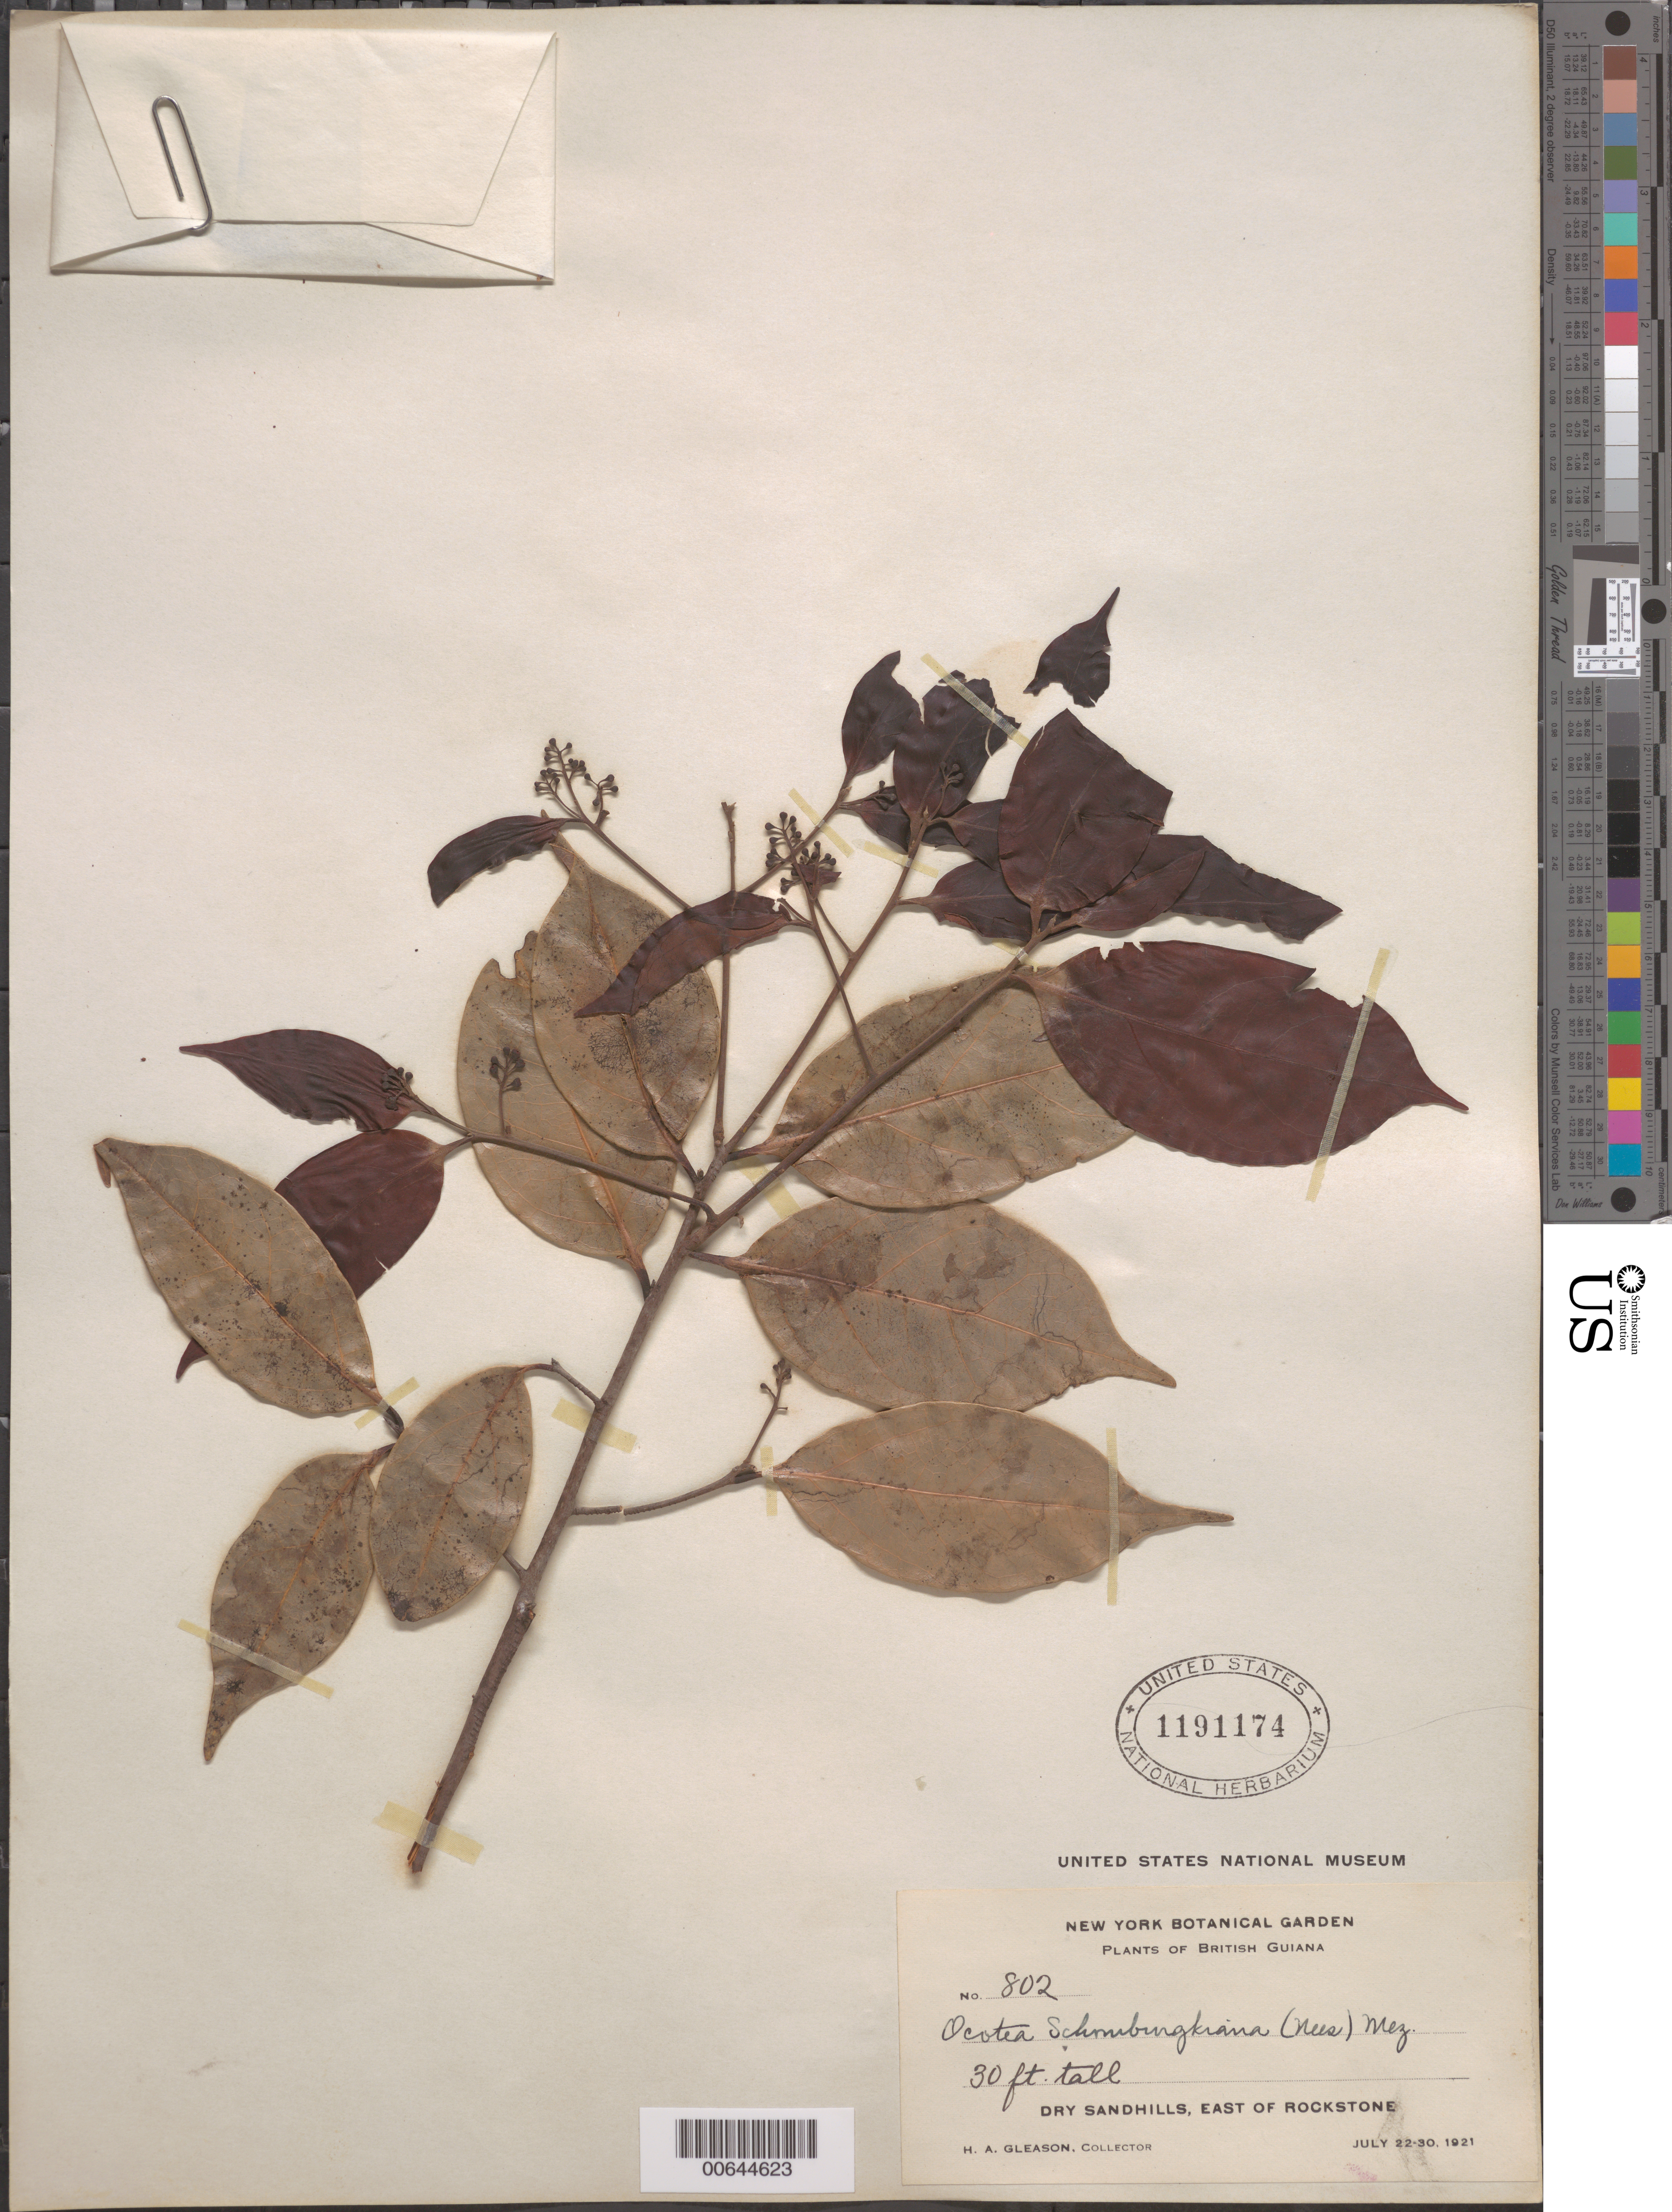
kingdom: Plantae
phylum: Tracheophyta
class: Magnoliopsida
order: Laurales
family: Lauraceae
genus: Ocotea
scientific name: Ocotea schomburgkiana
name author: (Nees) Mez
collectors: H. A. Gleason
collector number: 802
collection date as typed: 22-Jul-21 to 30-Jul-21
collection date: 1921-07-22/1921-07-30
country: Guyana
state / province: U. Demerara-Berbice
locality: Rockstone, E of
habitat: Dry sandhills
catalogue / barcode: US 1191174